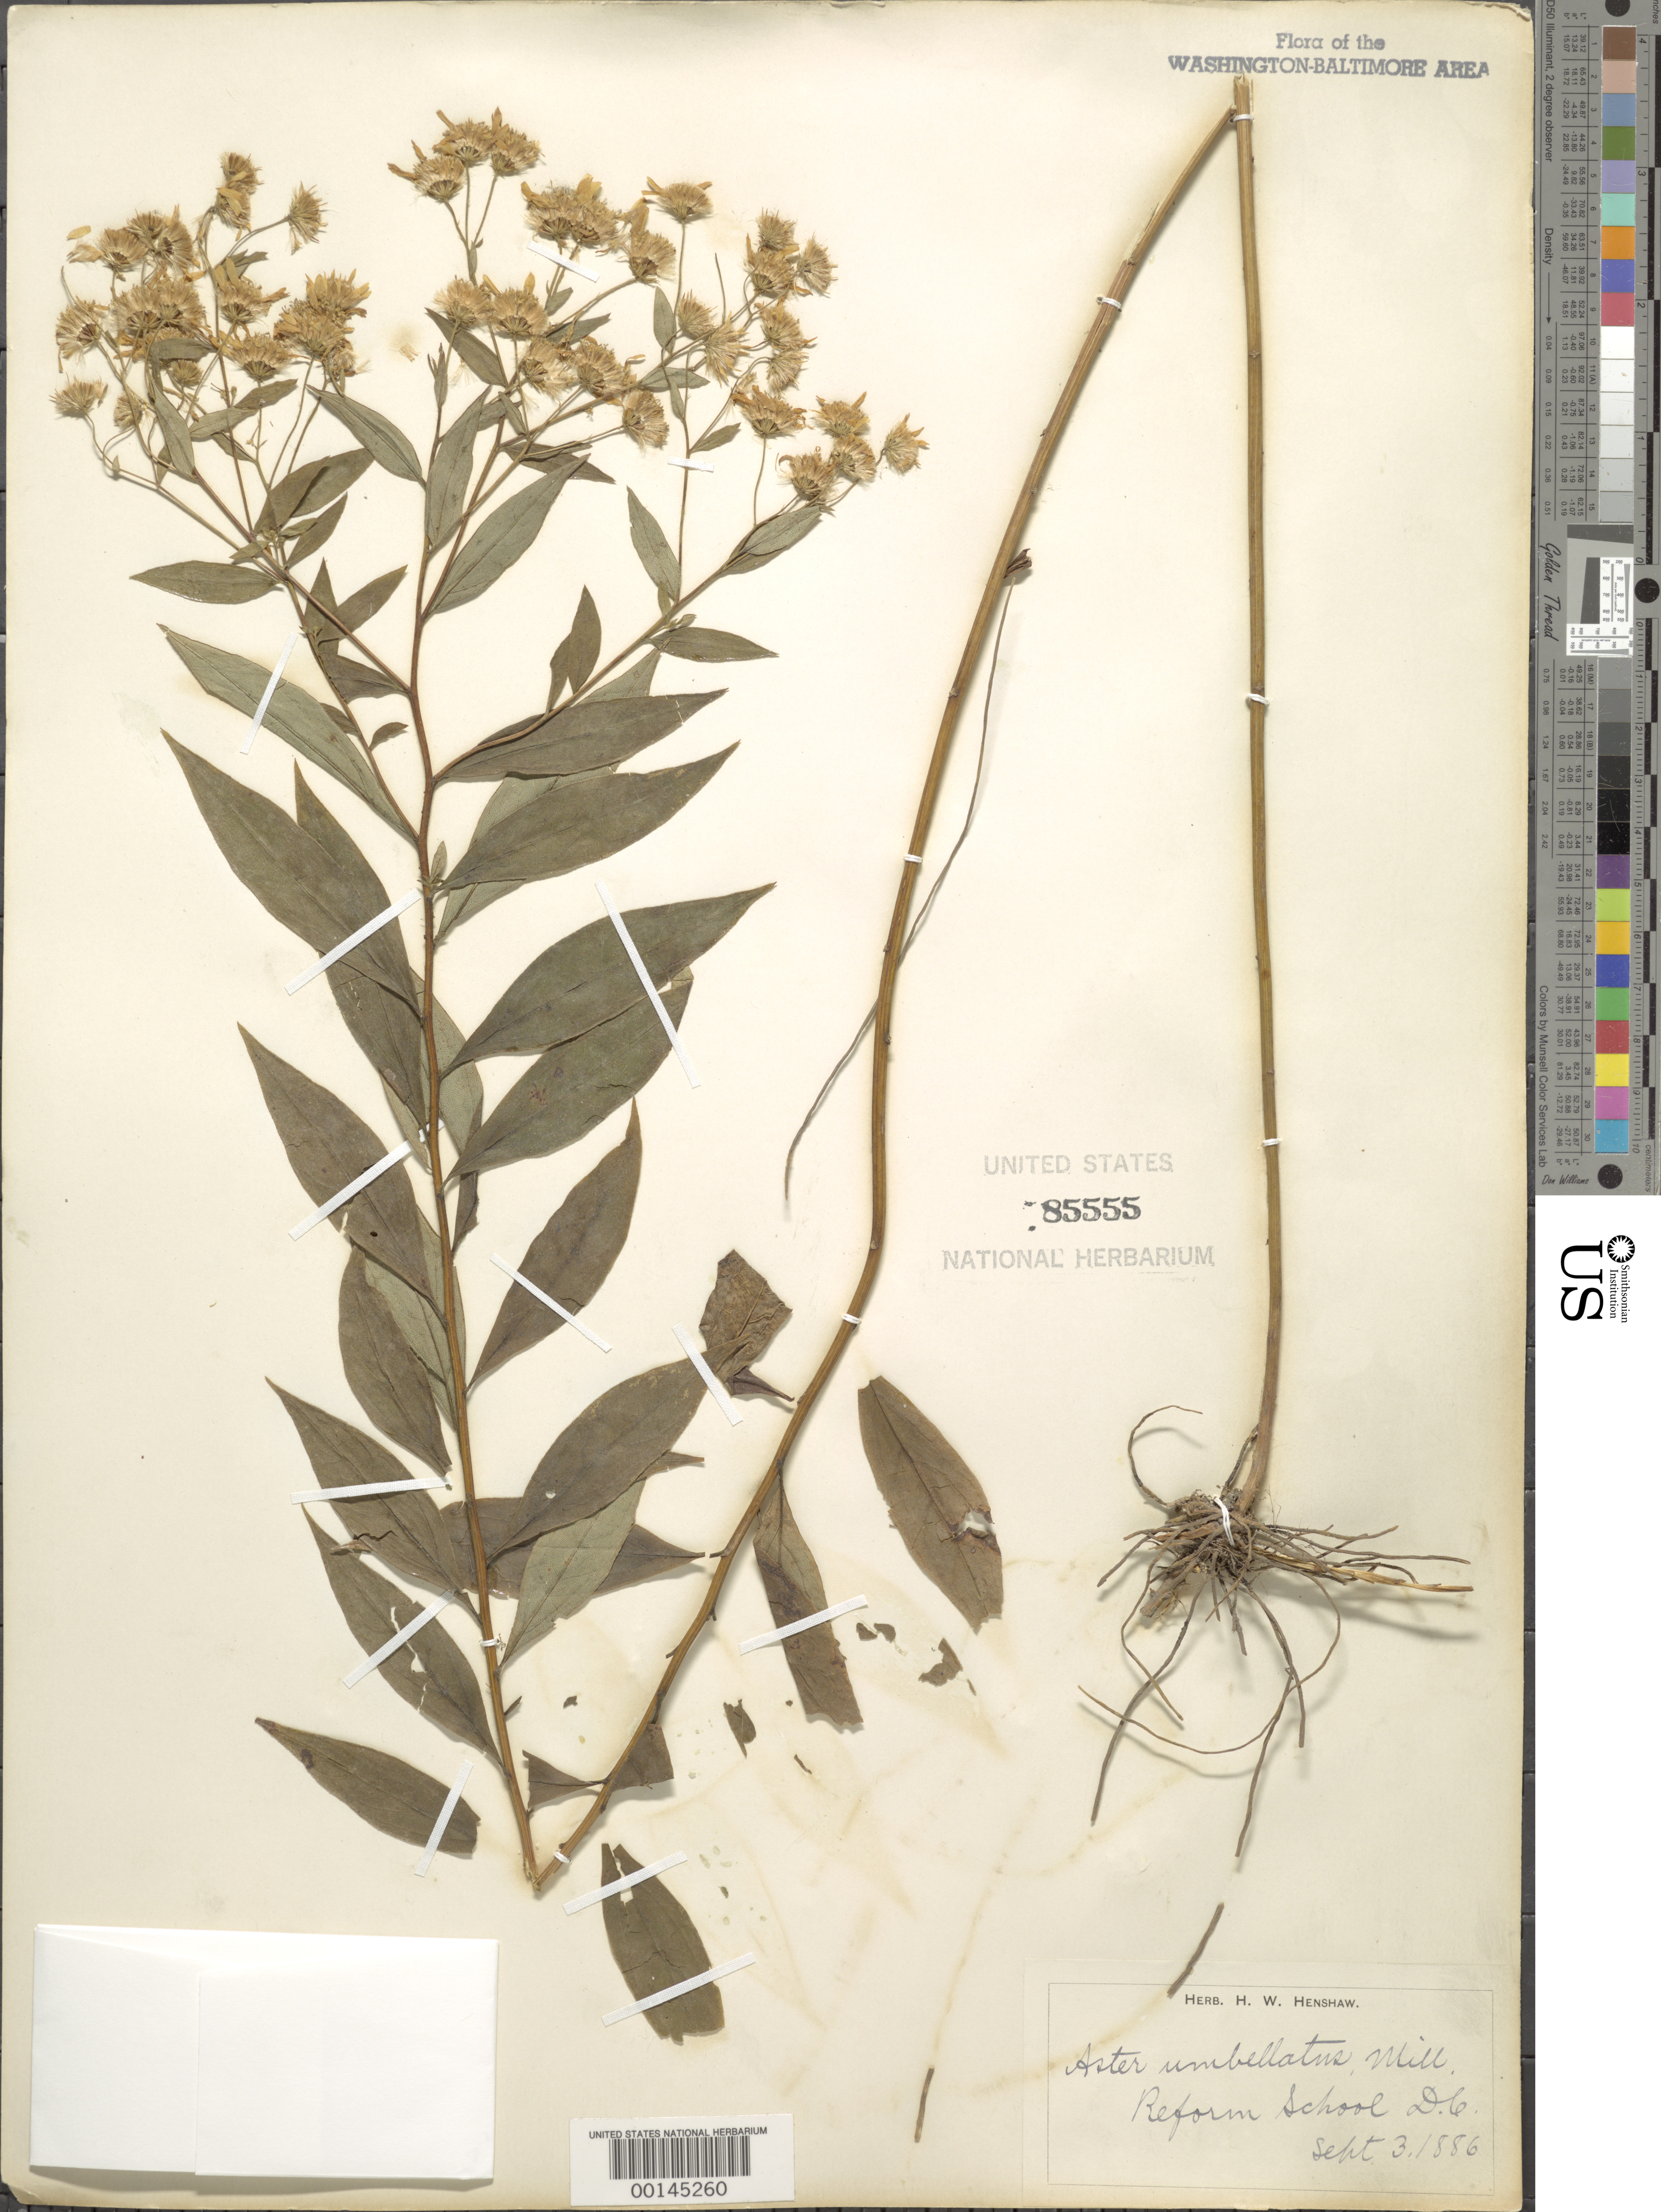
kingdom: Plantae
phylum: Tracheophyta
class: Magnoliopsida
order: Asterales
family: Asteraceae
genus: Doellingeria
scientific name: Doellingeria umbellata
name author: (Mill.) Nees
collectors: H. Henshaw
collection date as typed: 03 Sep 1886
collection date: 1886-09-03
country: United States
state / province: District of Columbia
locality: Reform School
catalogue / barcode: US 85555